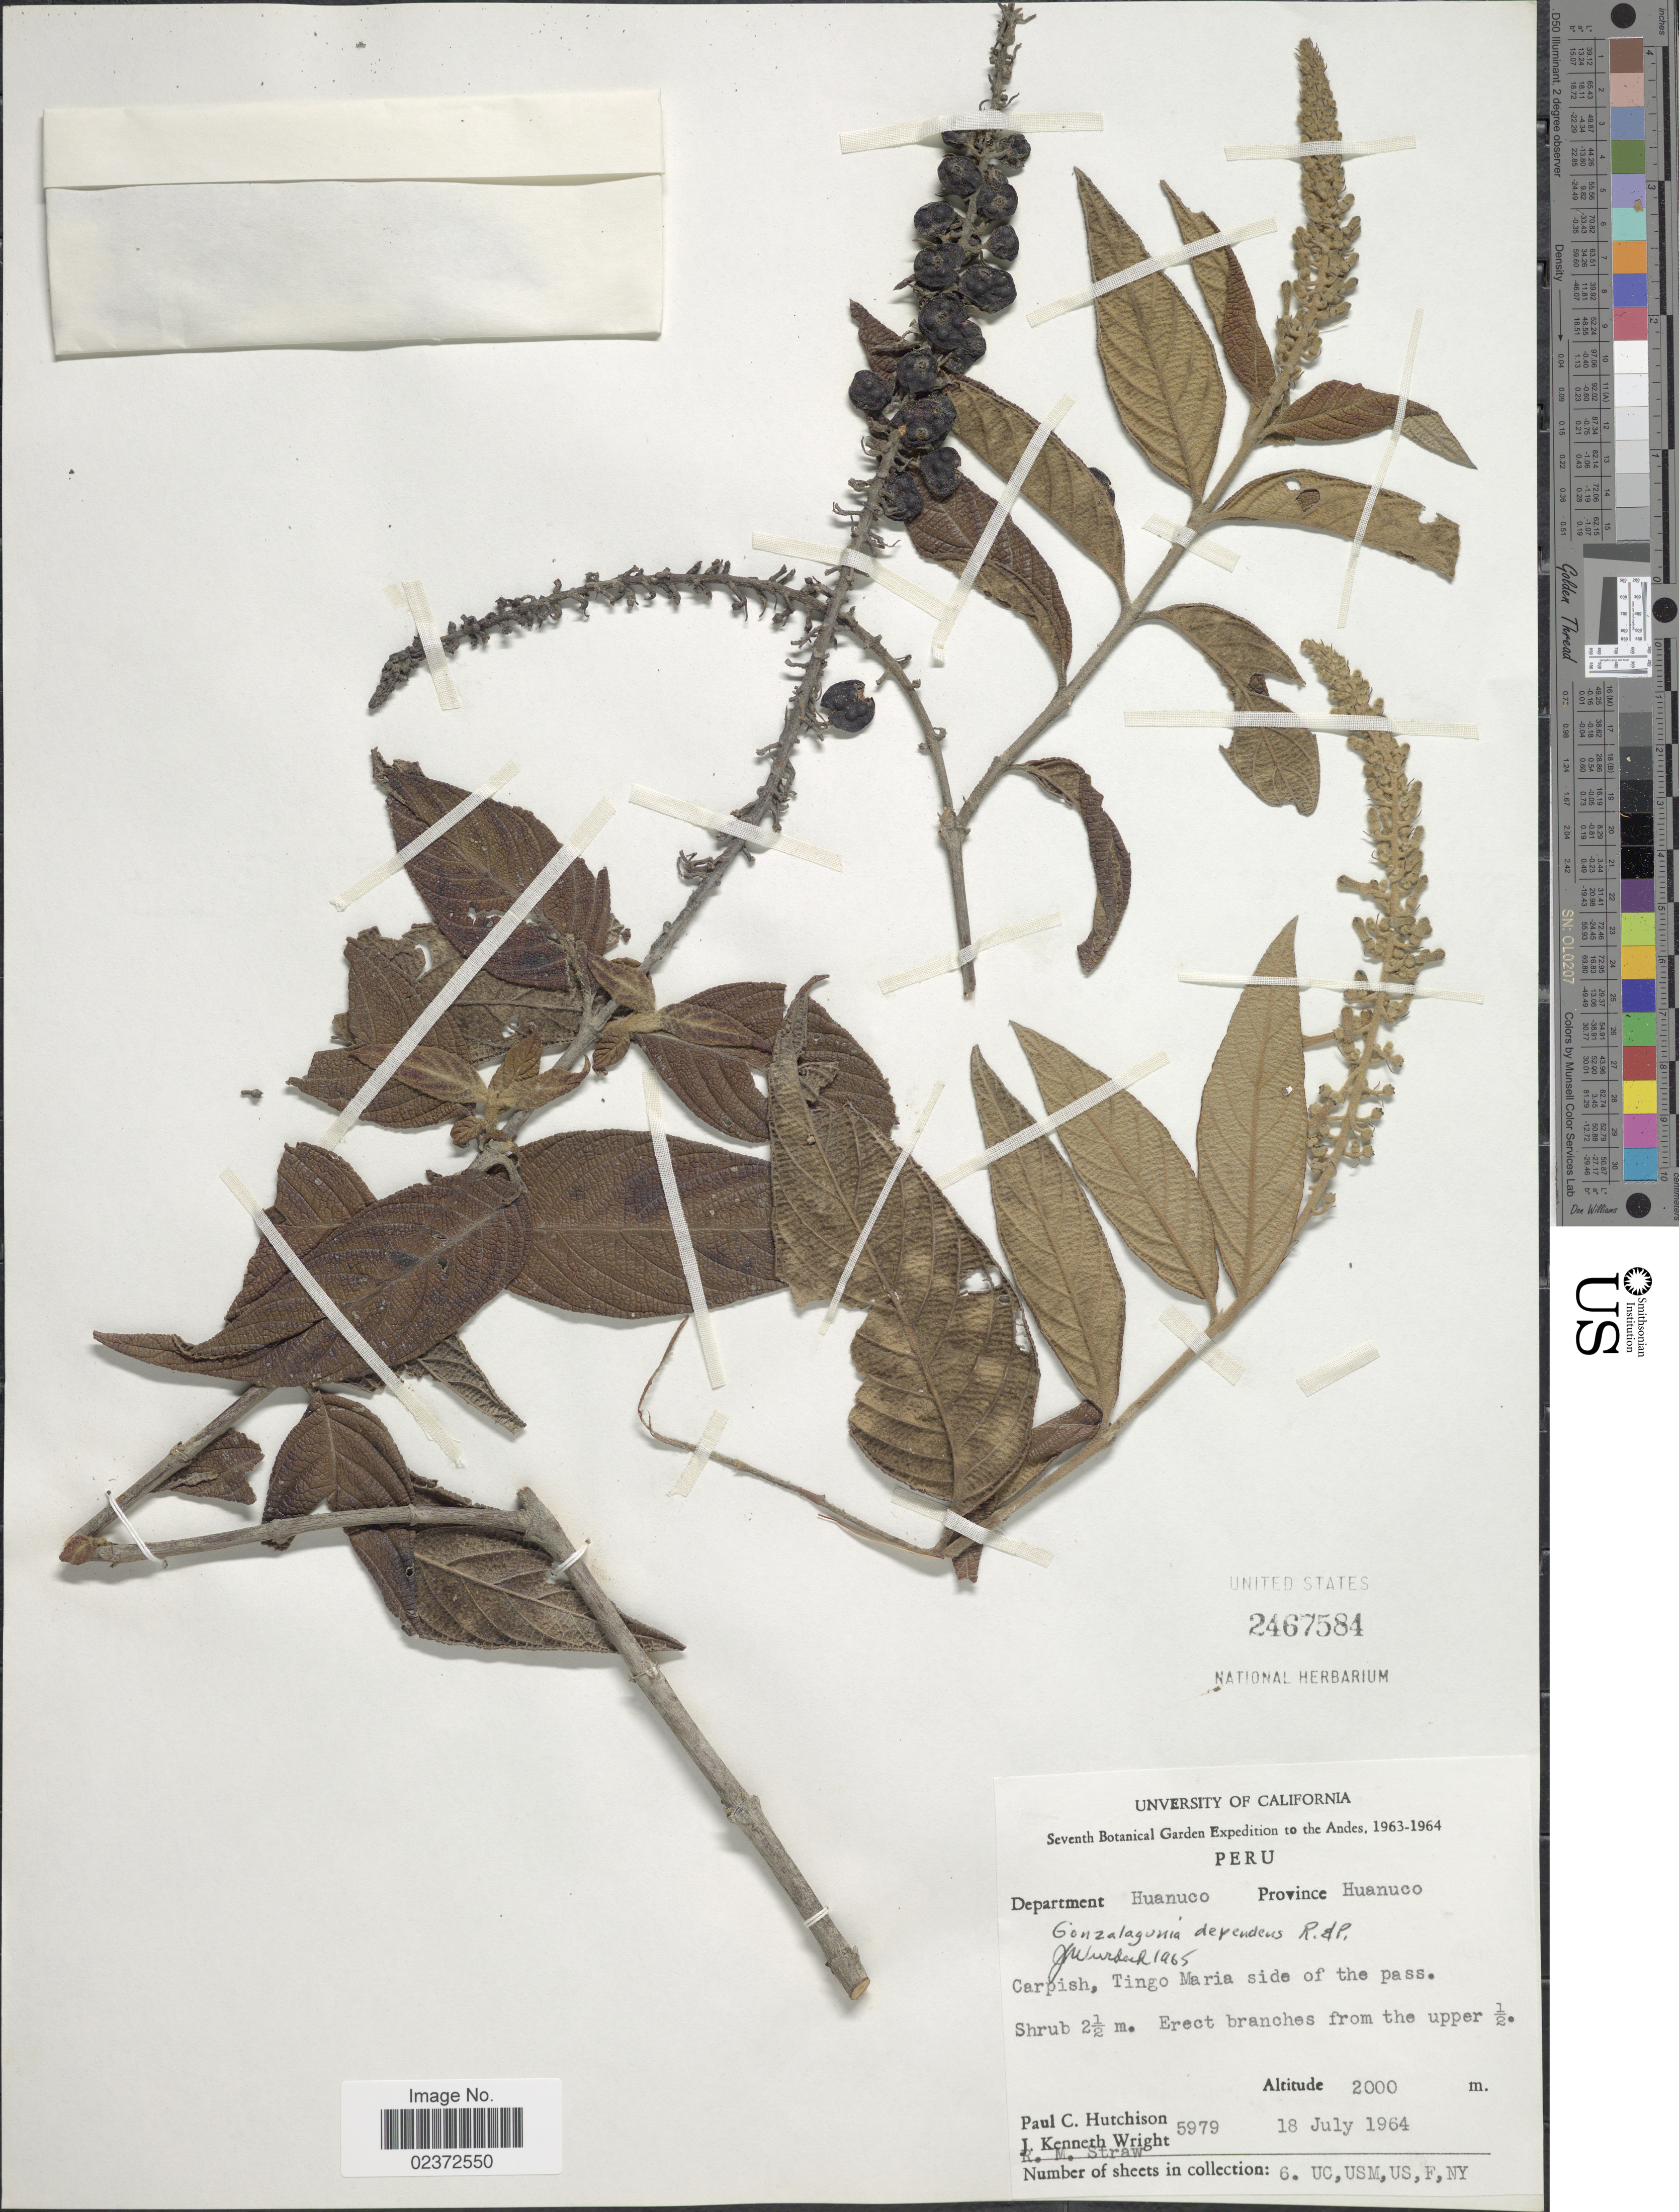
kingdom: Plantae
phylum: Tracheophyta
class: Magnoliopsida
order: Gentianales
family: Rubiaceae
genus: Gonzalagunia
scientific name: Gonzalagunia dependens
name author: Ruiz & Pav.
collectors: P. C. Hutchison, J. K. Wright & R. M. Straw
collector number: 5979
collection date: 1964-07-18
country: Peru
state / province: Huánuco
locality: The Andes, Carpish, Tingo Maria side of the pass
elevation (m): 2000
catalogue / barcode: US 2467584